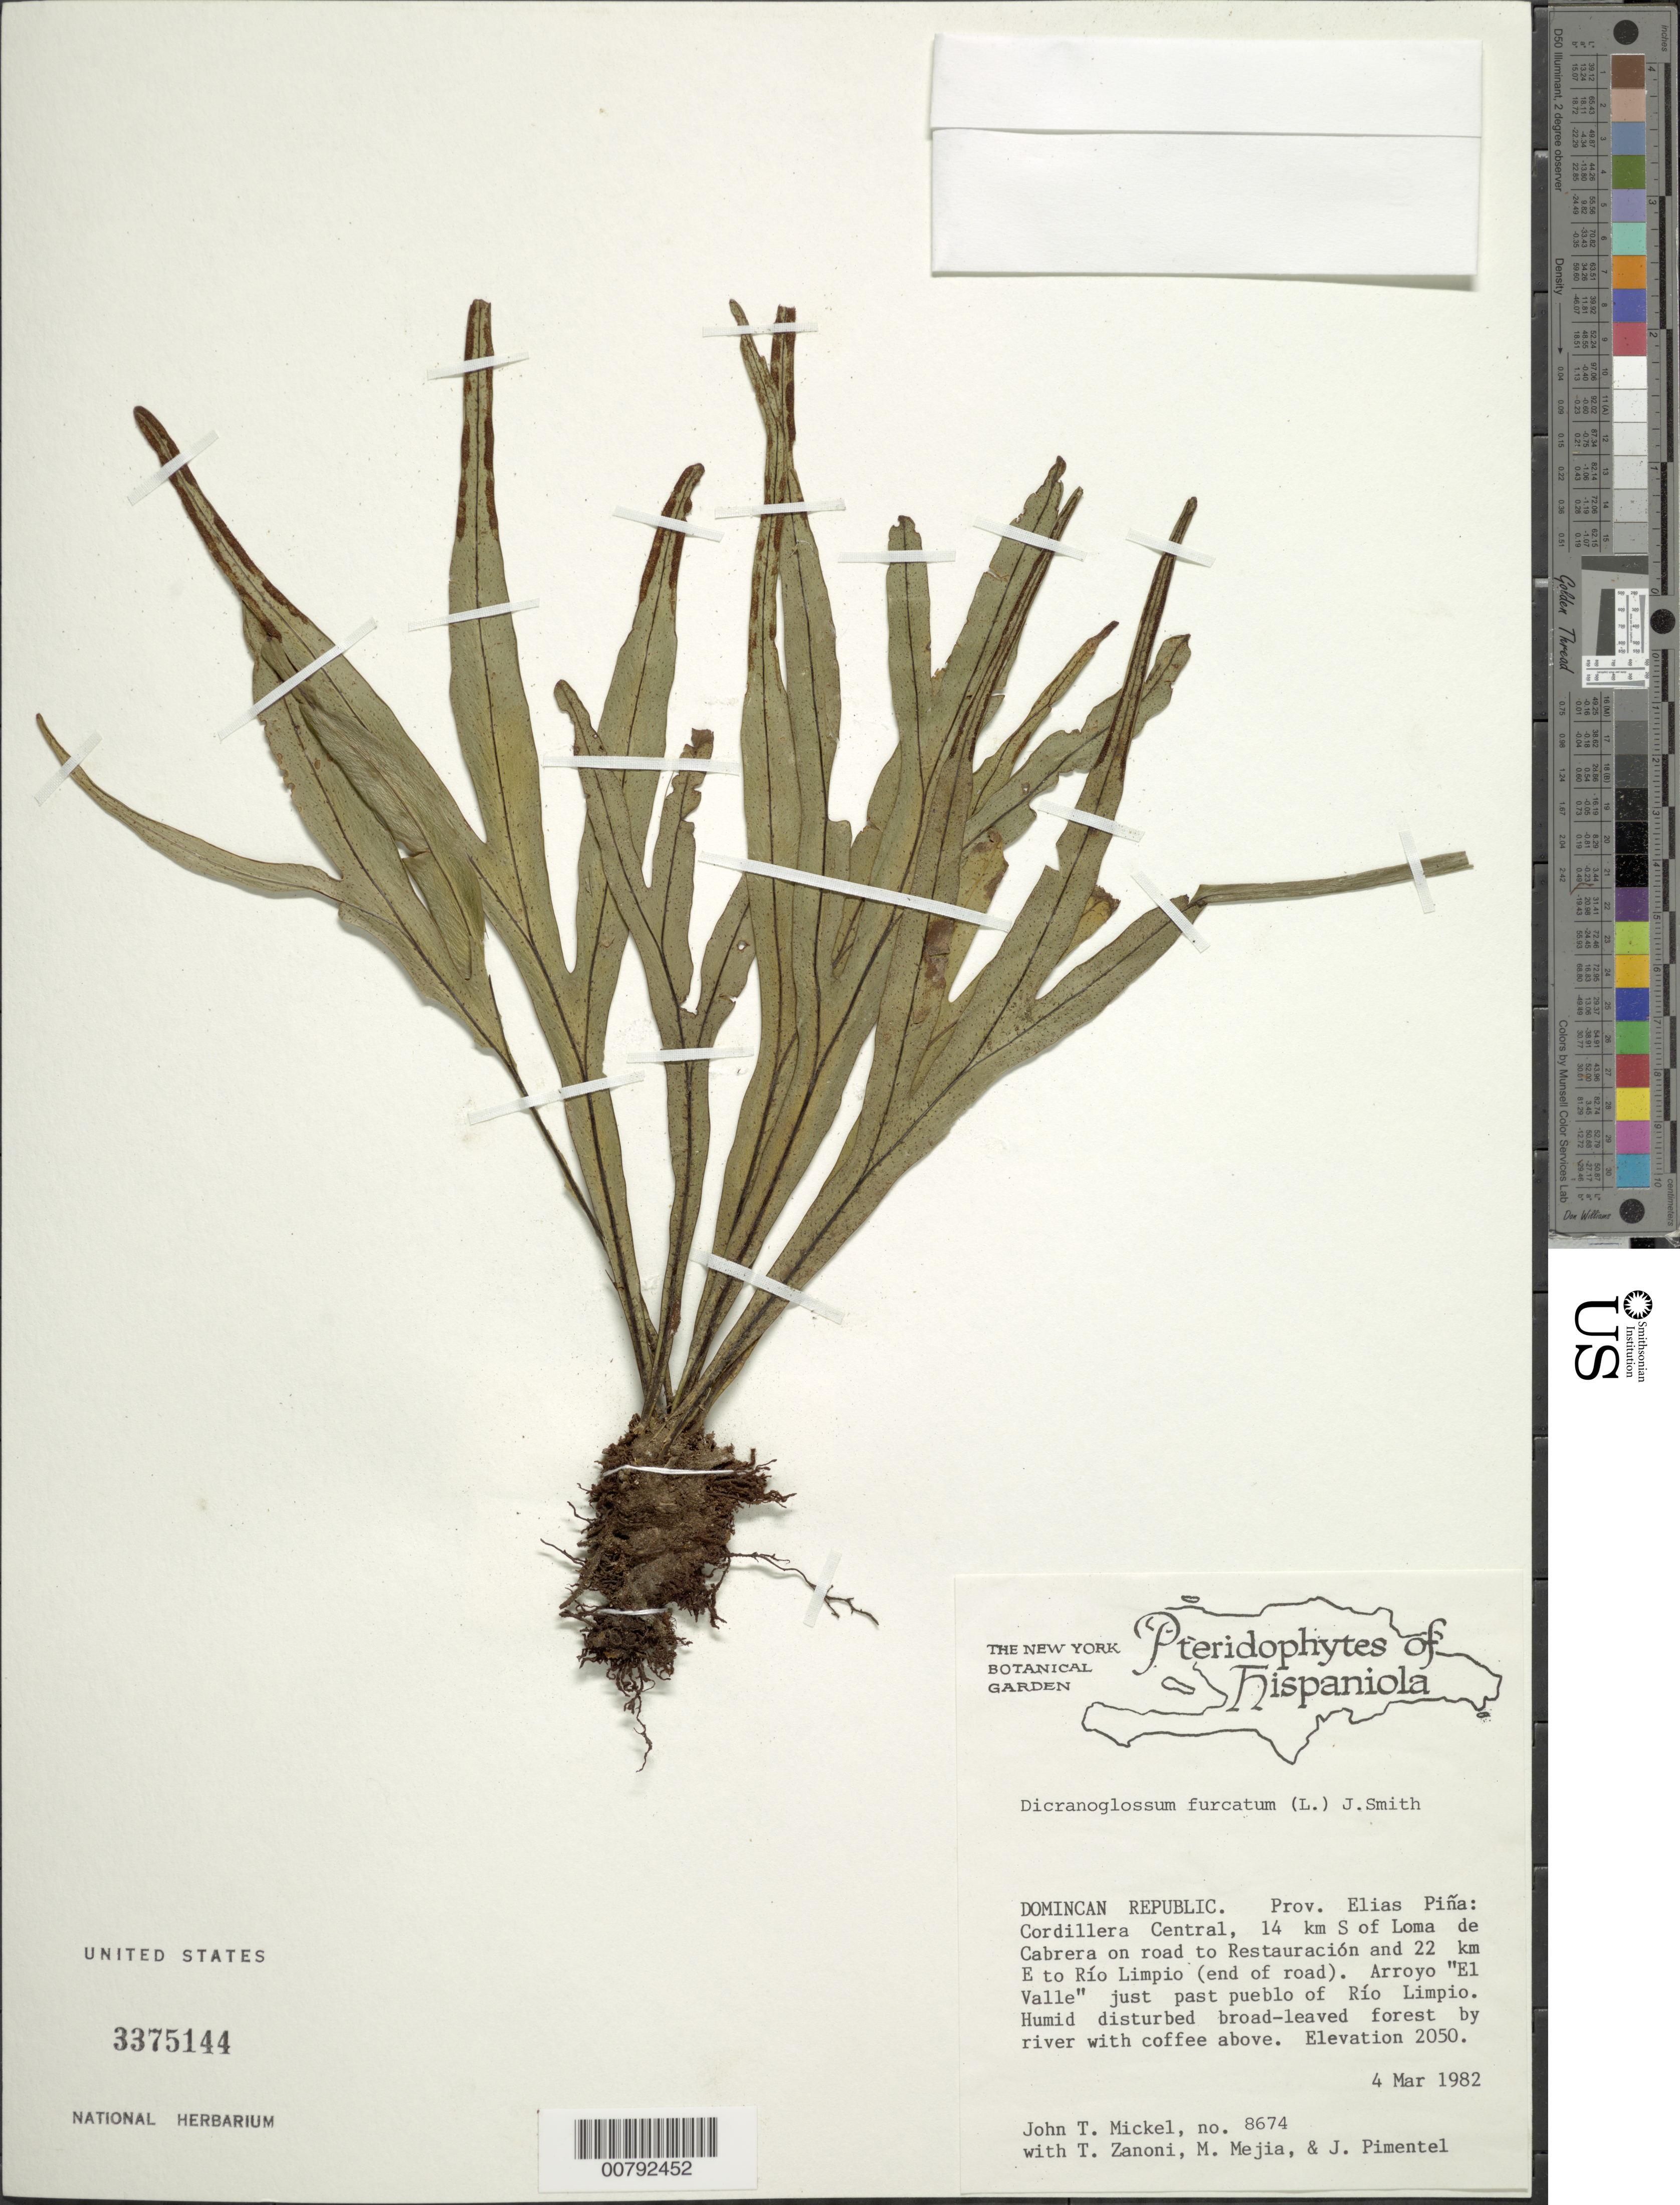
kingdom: Plantae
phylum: Tracheophyta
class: Polypodiopsida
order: Polypodiales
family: Polypodiaceae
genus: Pleopeltis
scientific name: Pleopeltis furcata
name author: (L.) A.R. Sm.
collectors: J. T. Mickel, T. A. Zanoni, M. Mejia & J. Pimentel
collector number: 8674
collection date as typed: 04 Mar 1982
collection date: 1982-03-04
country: Dominican Republic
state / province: Elias Pina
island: Hispaniola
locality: Cordillera Central, 14 km S of Loma de Cabrera, toward Restauración, 22 km E to Río Limpio, Arroyo El Valle, just past pueblo of Río Limpio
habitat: Humid disturbed broad-leaved forest by river with coffee above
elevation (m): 2050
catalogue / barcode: US 3375144